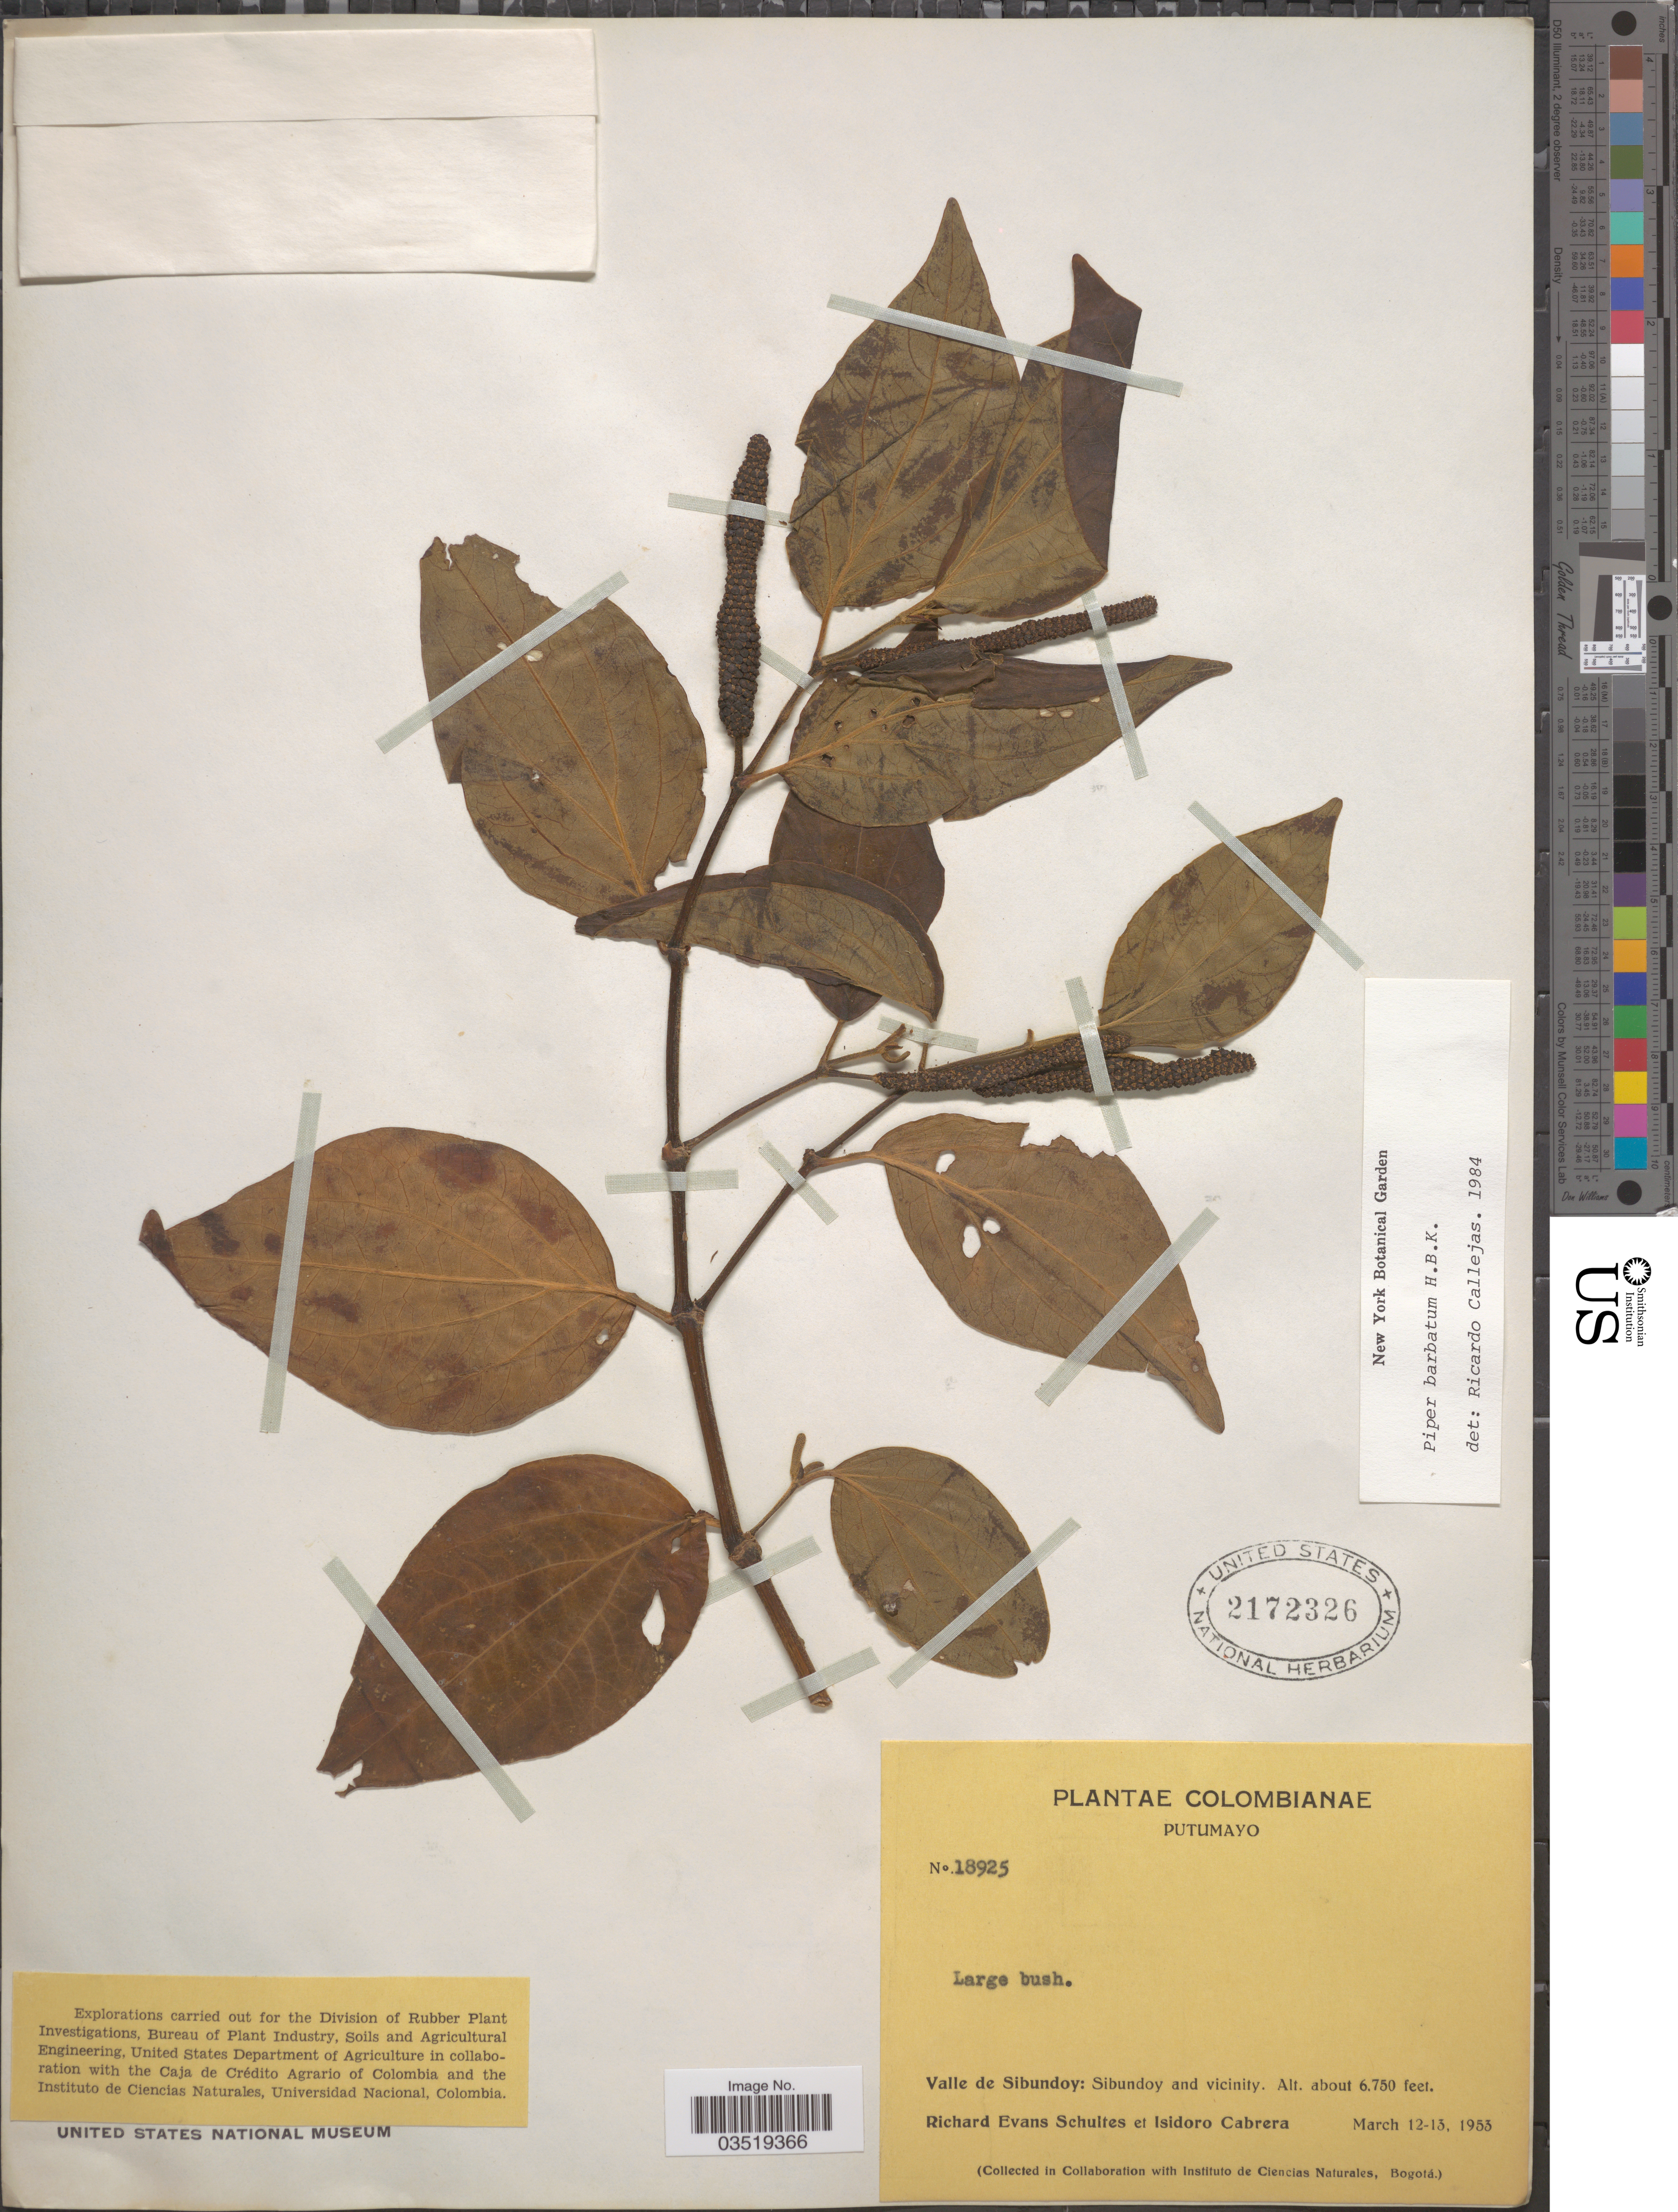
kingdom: Plantae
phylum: Tracheophyta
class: Magnoliopsida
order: Piperales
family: Piperaceae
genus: Piper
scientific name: Piper barbatum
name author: C. DC.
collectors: R. E. Schultes & I. Cabrera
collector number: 18925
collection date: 1953-03-12/1953-03-13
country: Colombia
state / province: Putumayo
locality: Valle de Sibundoy: Sibundoy and vicinity.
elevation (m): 2057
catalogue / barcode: US 2172326